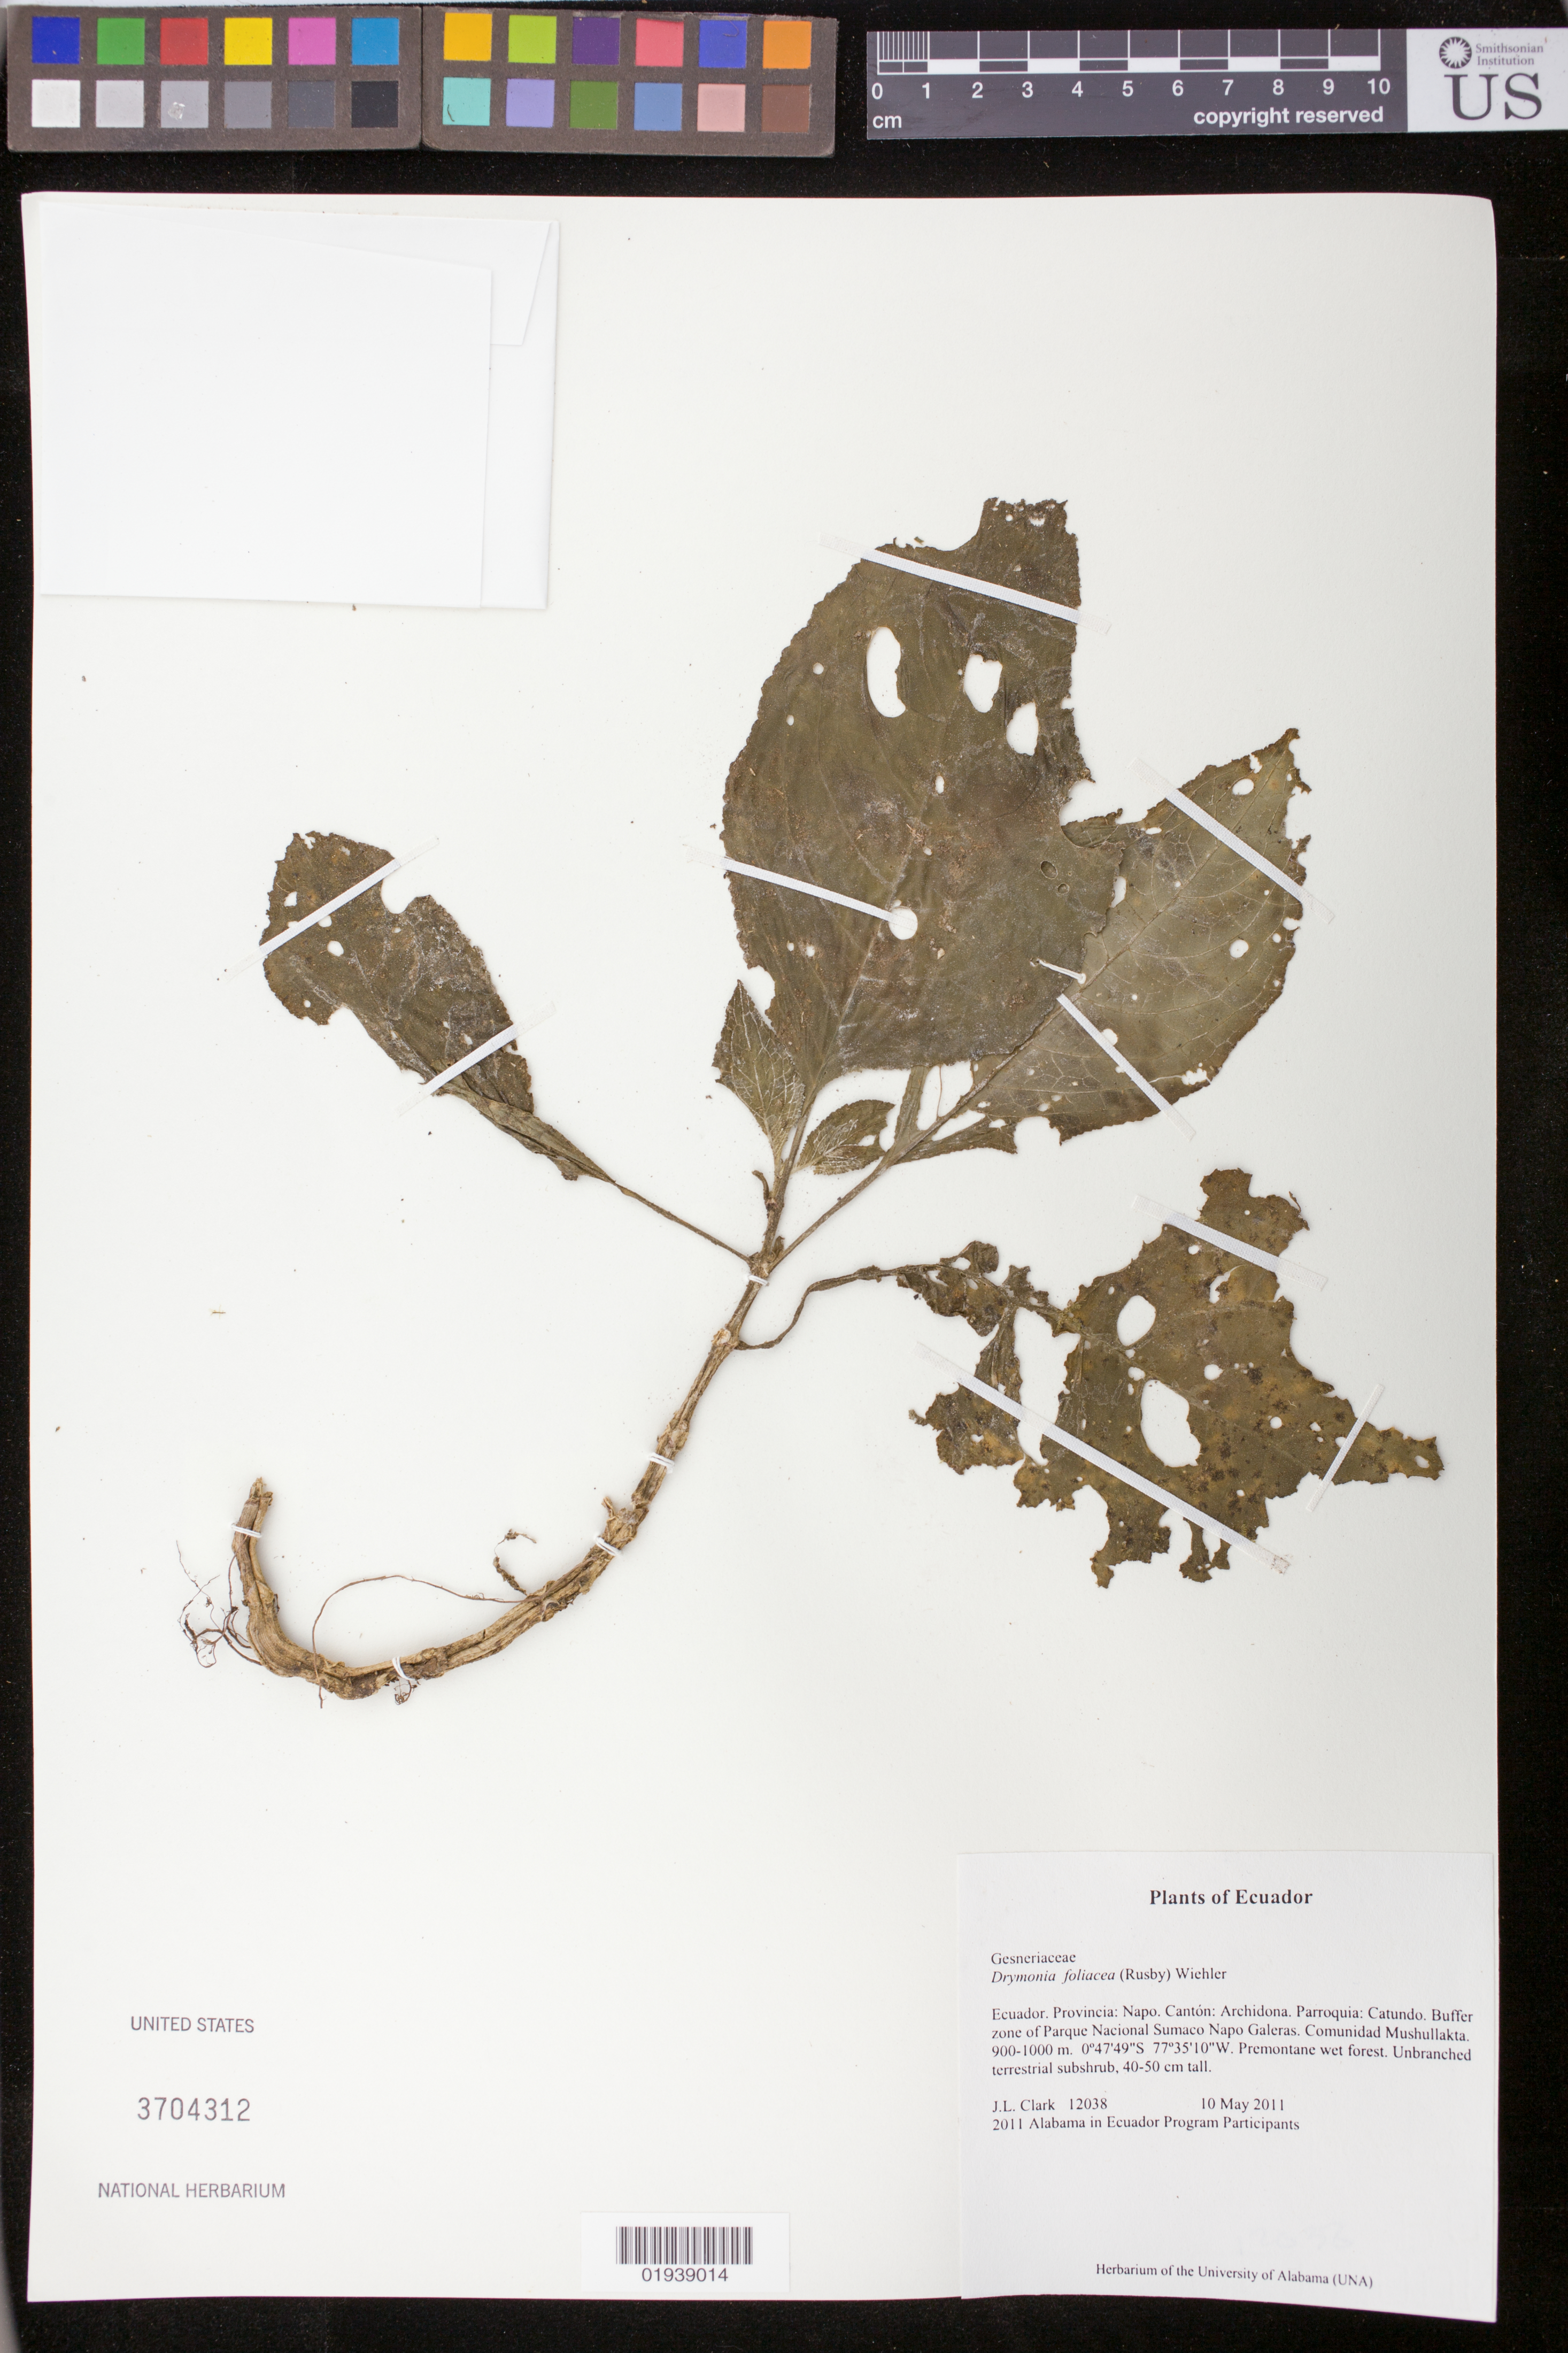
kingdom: Plantae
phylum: Tracheophyta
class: Magnoliopsida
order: Lamiales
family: Gesneriaceae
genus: Drymonia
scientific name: Drymonia foliacea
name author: (Rusby) Wiehler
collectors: J. L. Clark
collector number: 12038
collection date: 2011-05-10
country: Ecuador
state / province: Napo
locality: Canton Archidona, Parroquia Catundo, Buffer zone of Parque National Sumaco Napo Galeras. Communidad Mushullakta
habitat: Premontane wet forest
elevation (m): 900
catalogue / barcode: US 3704312